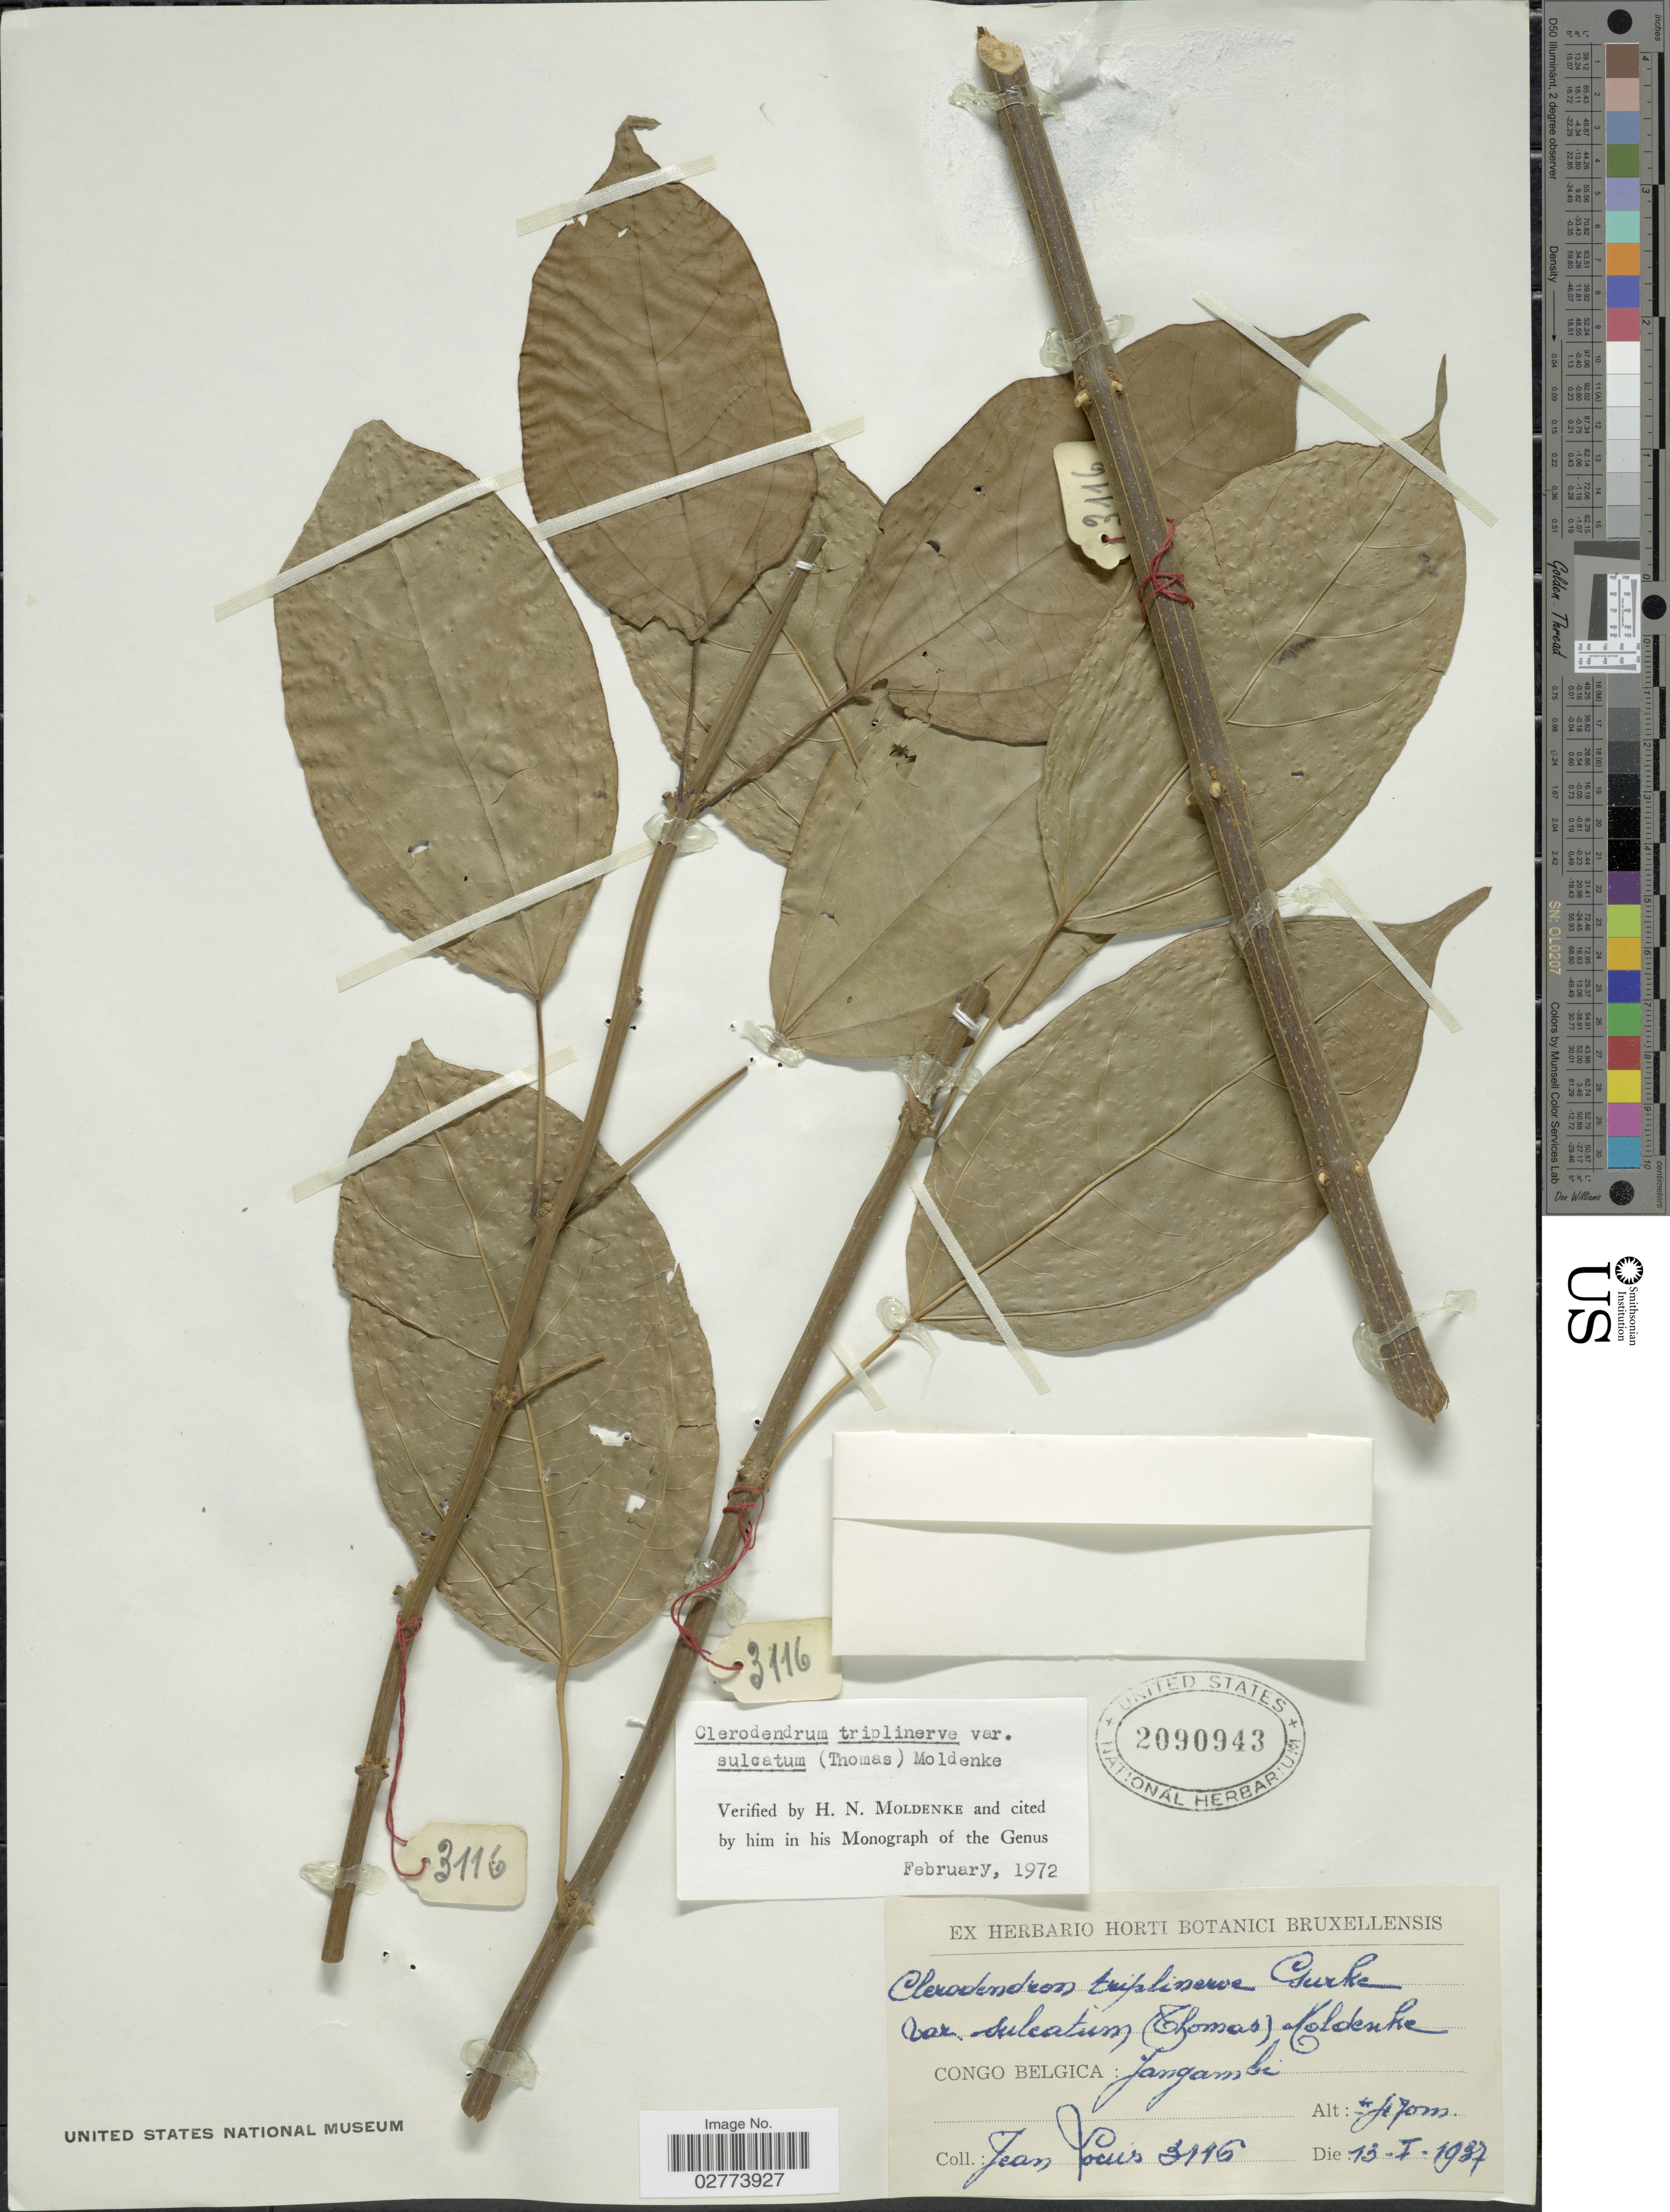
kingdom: Plantae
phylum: Tracheophyta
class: Magnoliopsida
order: Lamiales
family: Lamiaceae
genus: Clerodendrum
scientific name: Clerodendrum triplinerve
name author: Rolfe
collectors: J. Louis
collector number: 3116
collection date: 1937-01-13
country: Congo, Democratic Republic of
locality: Congo Belgica: Jangambi.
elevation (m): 470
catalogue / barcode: US 2090943